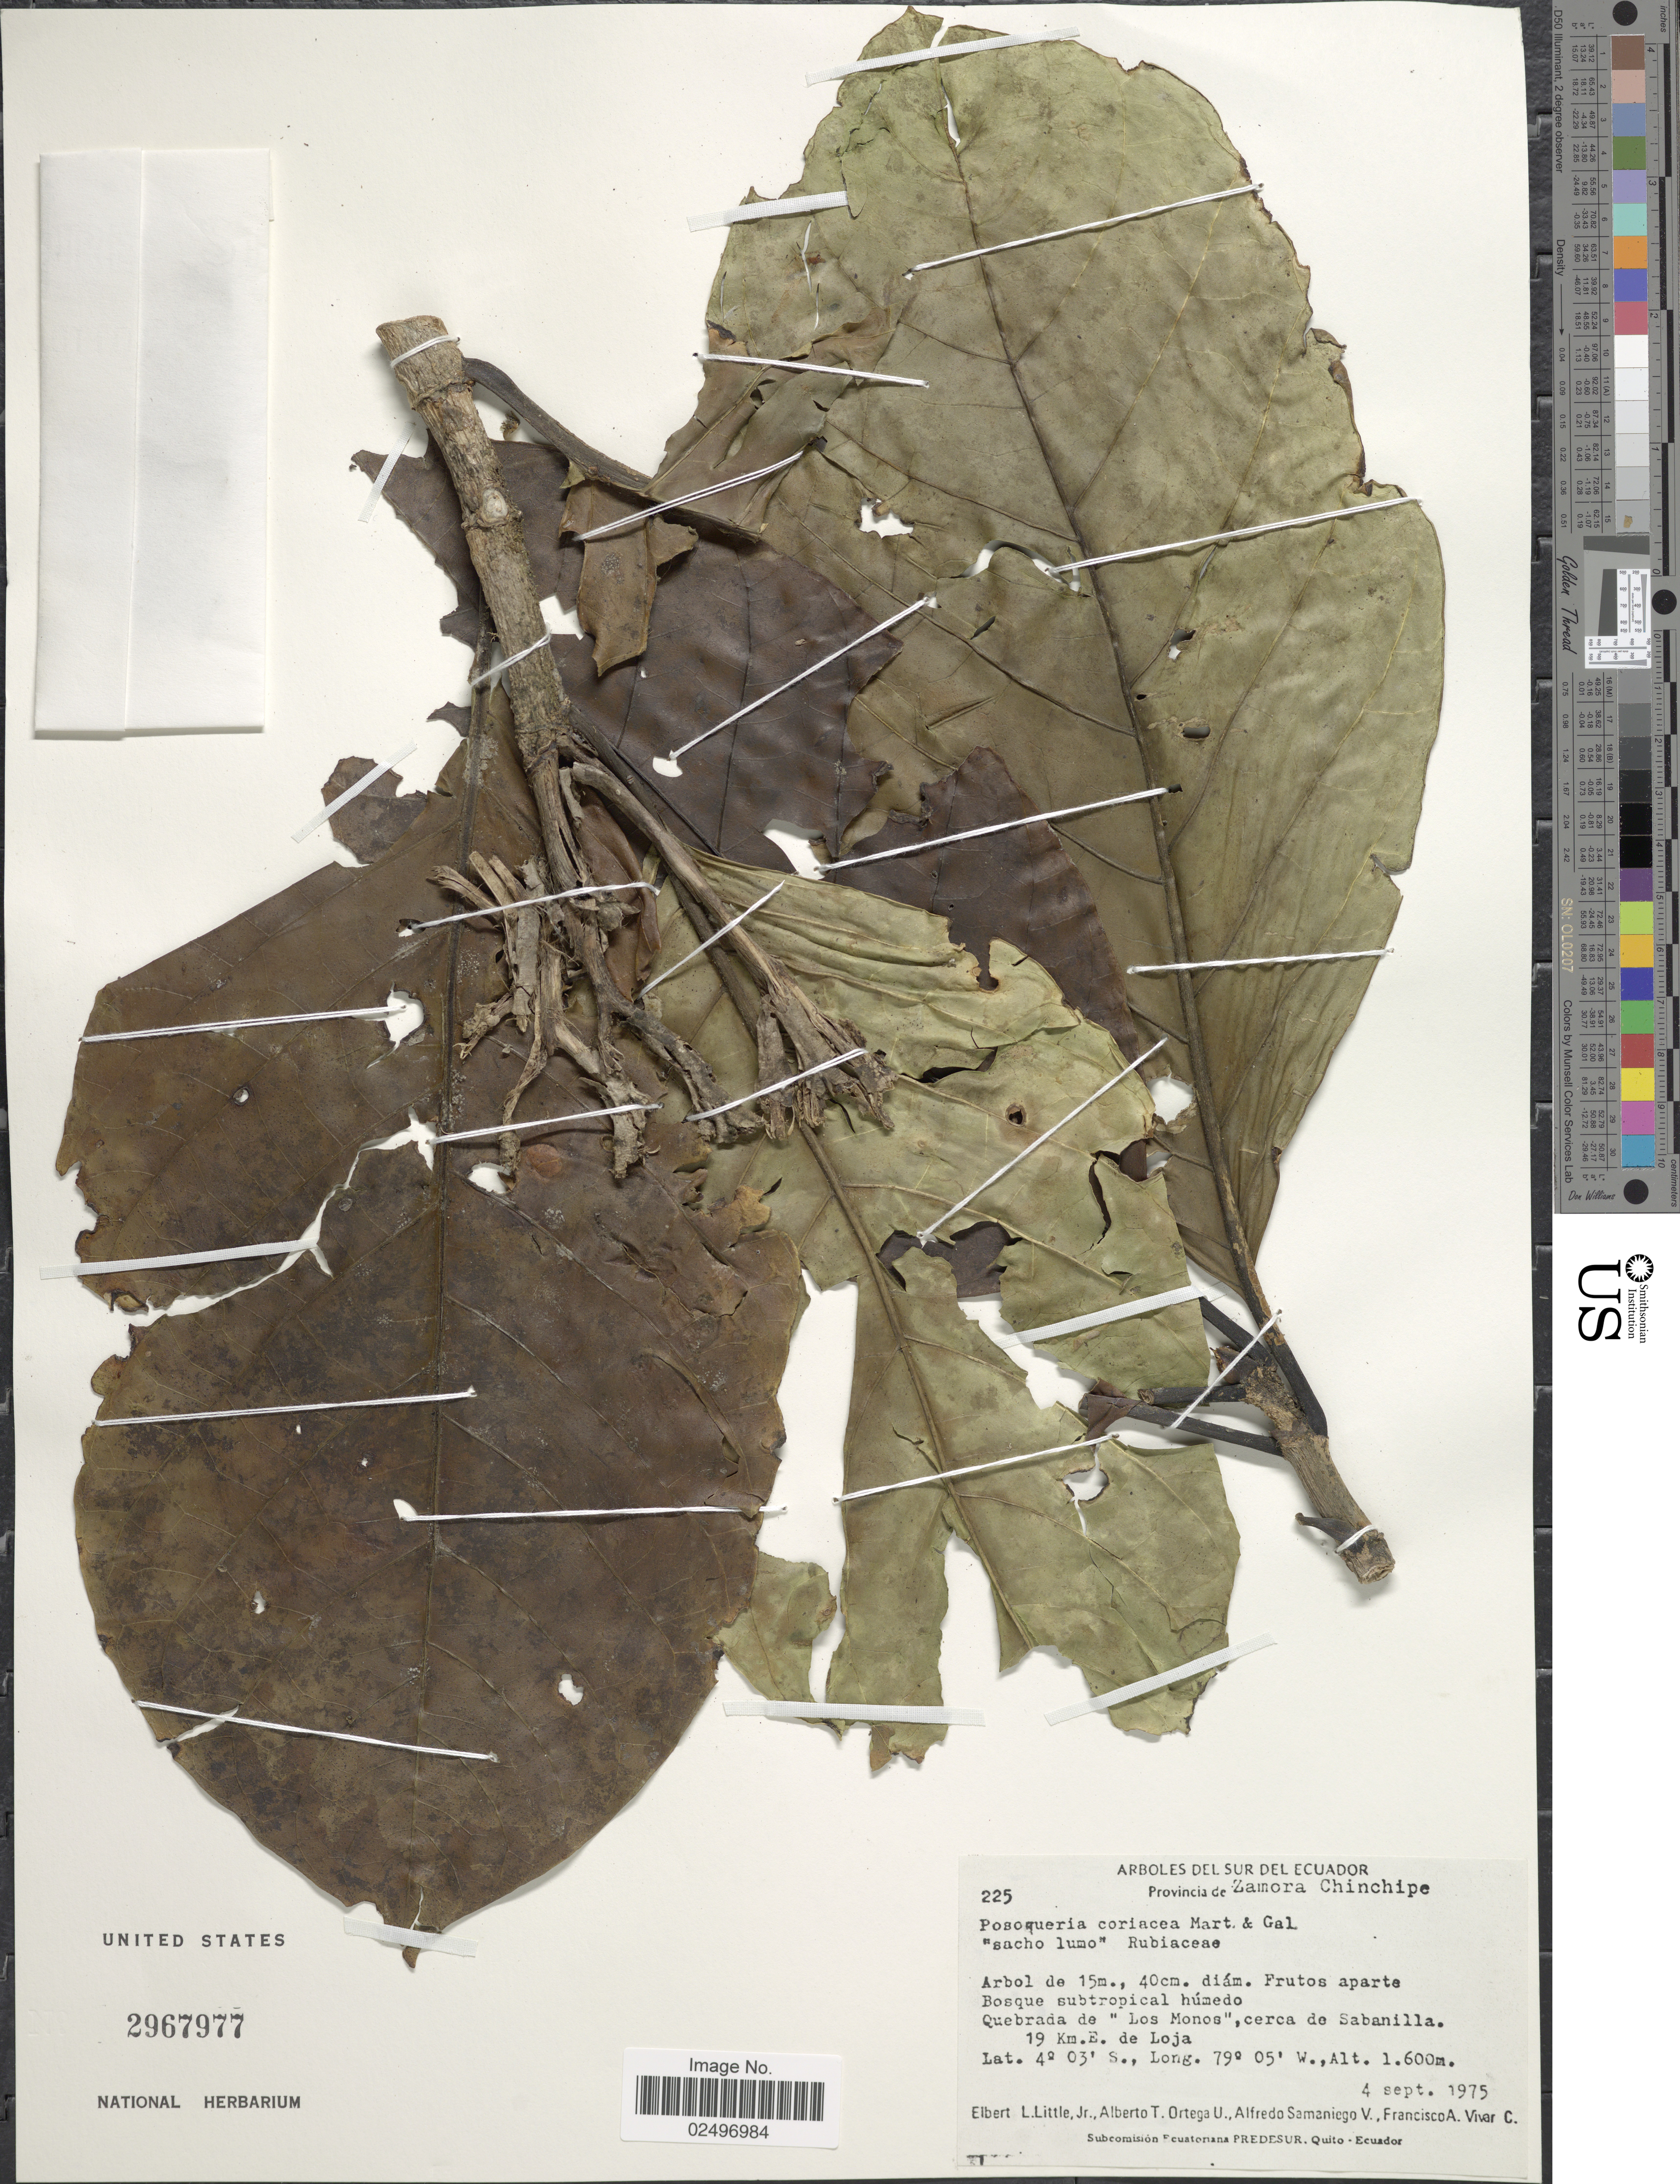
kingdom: Plantae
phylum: Tracheophyta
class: Magnoliopsida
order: Gentianales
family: Rubiaceae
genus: Posoqueria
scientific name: Posoqueria coriacea subsp. formosa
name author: M. Martens & Galeotti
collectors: E. L. Little, A. T. Ortega U., A. V. Samaniego & F. A. Vivar C.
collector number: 225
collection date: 1975-09-04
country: Ecuador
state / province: Zamora-Chinchipe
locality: Bosque subtropical húmedo, Quebrada de 'Los Monos', cerca de Sabanilla, 19 Km E de Loja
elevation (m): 1600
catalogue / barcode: US 2967977